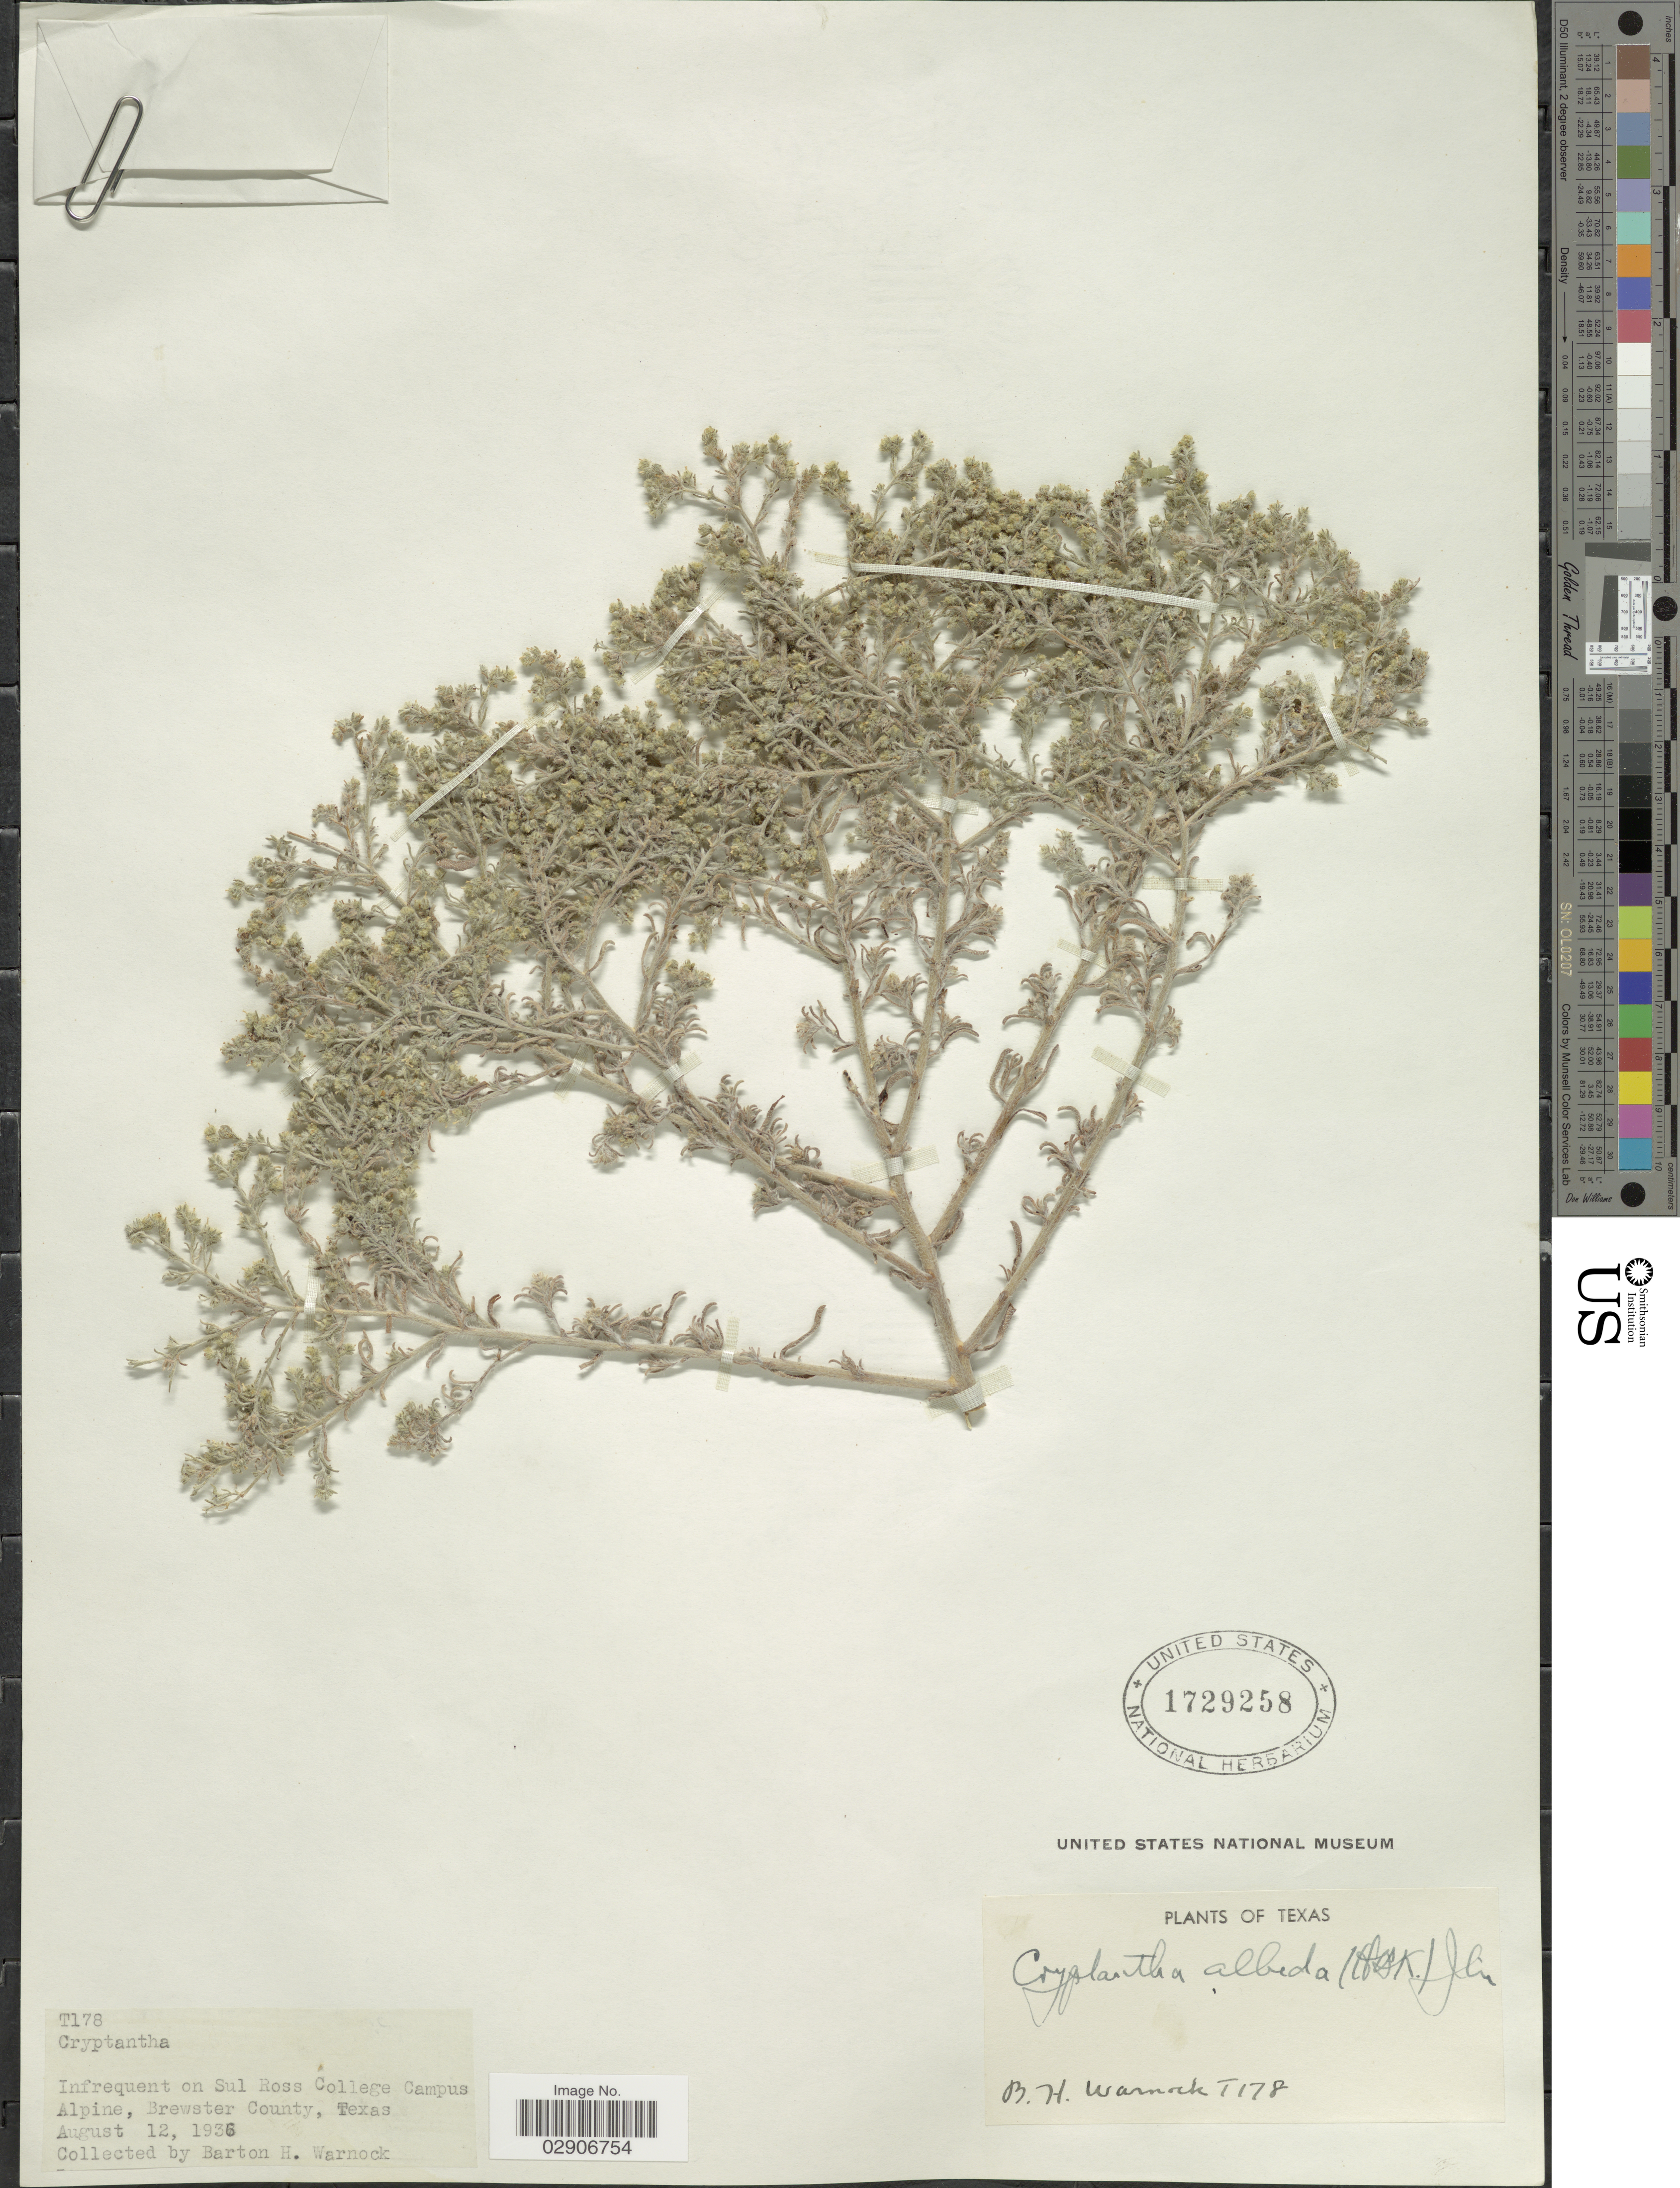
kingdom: Plantae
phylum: Tracheophyta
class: Magnoliopsida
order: Boraginales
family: Boraginaceae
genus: Cryptantha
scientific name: Cryptantha albida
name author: (Kunth) I.M. Johnst.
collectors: B. H. Warnock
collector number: T178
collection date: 1936-08-12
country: United States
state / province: Texas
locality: Infrequent on Sul Ross College Campus. Alpine, Brewster County.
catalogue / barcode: US 1729258